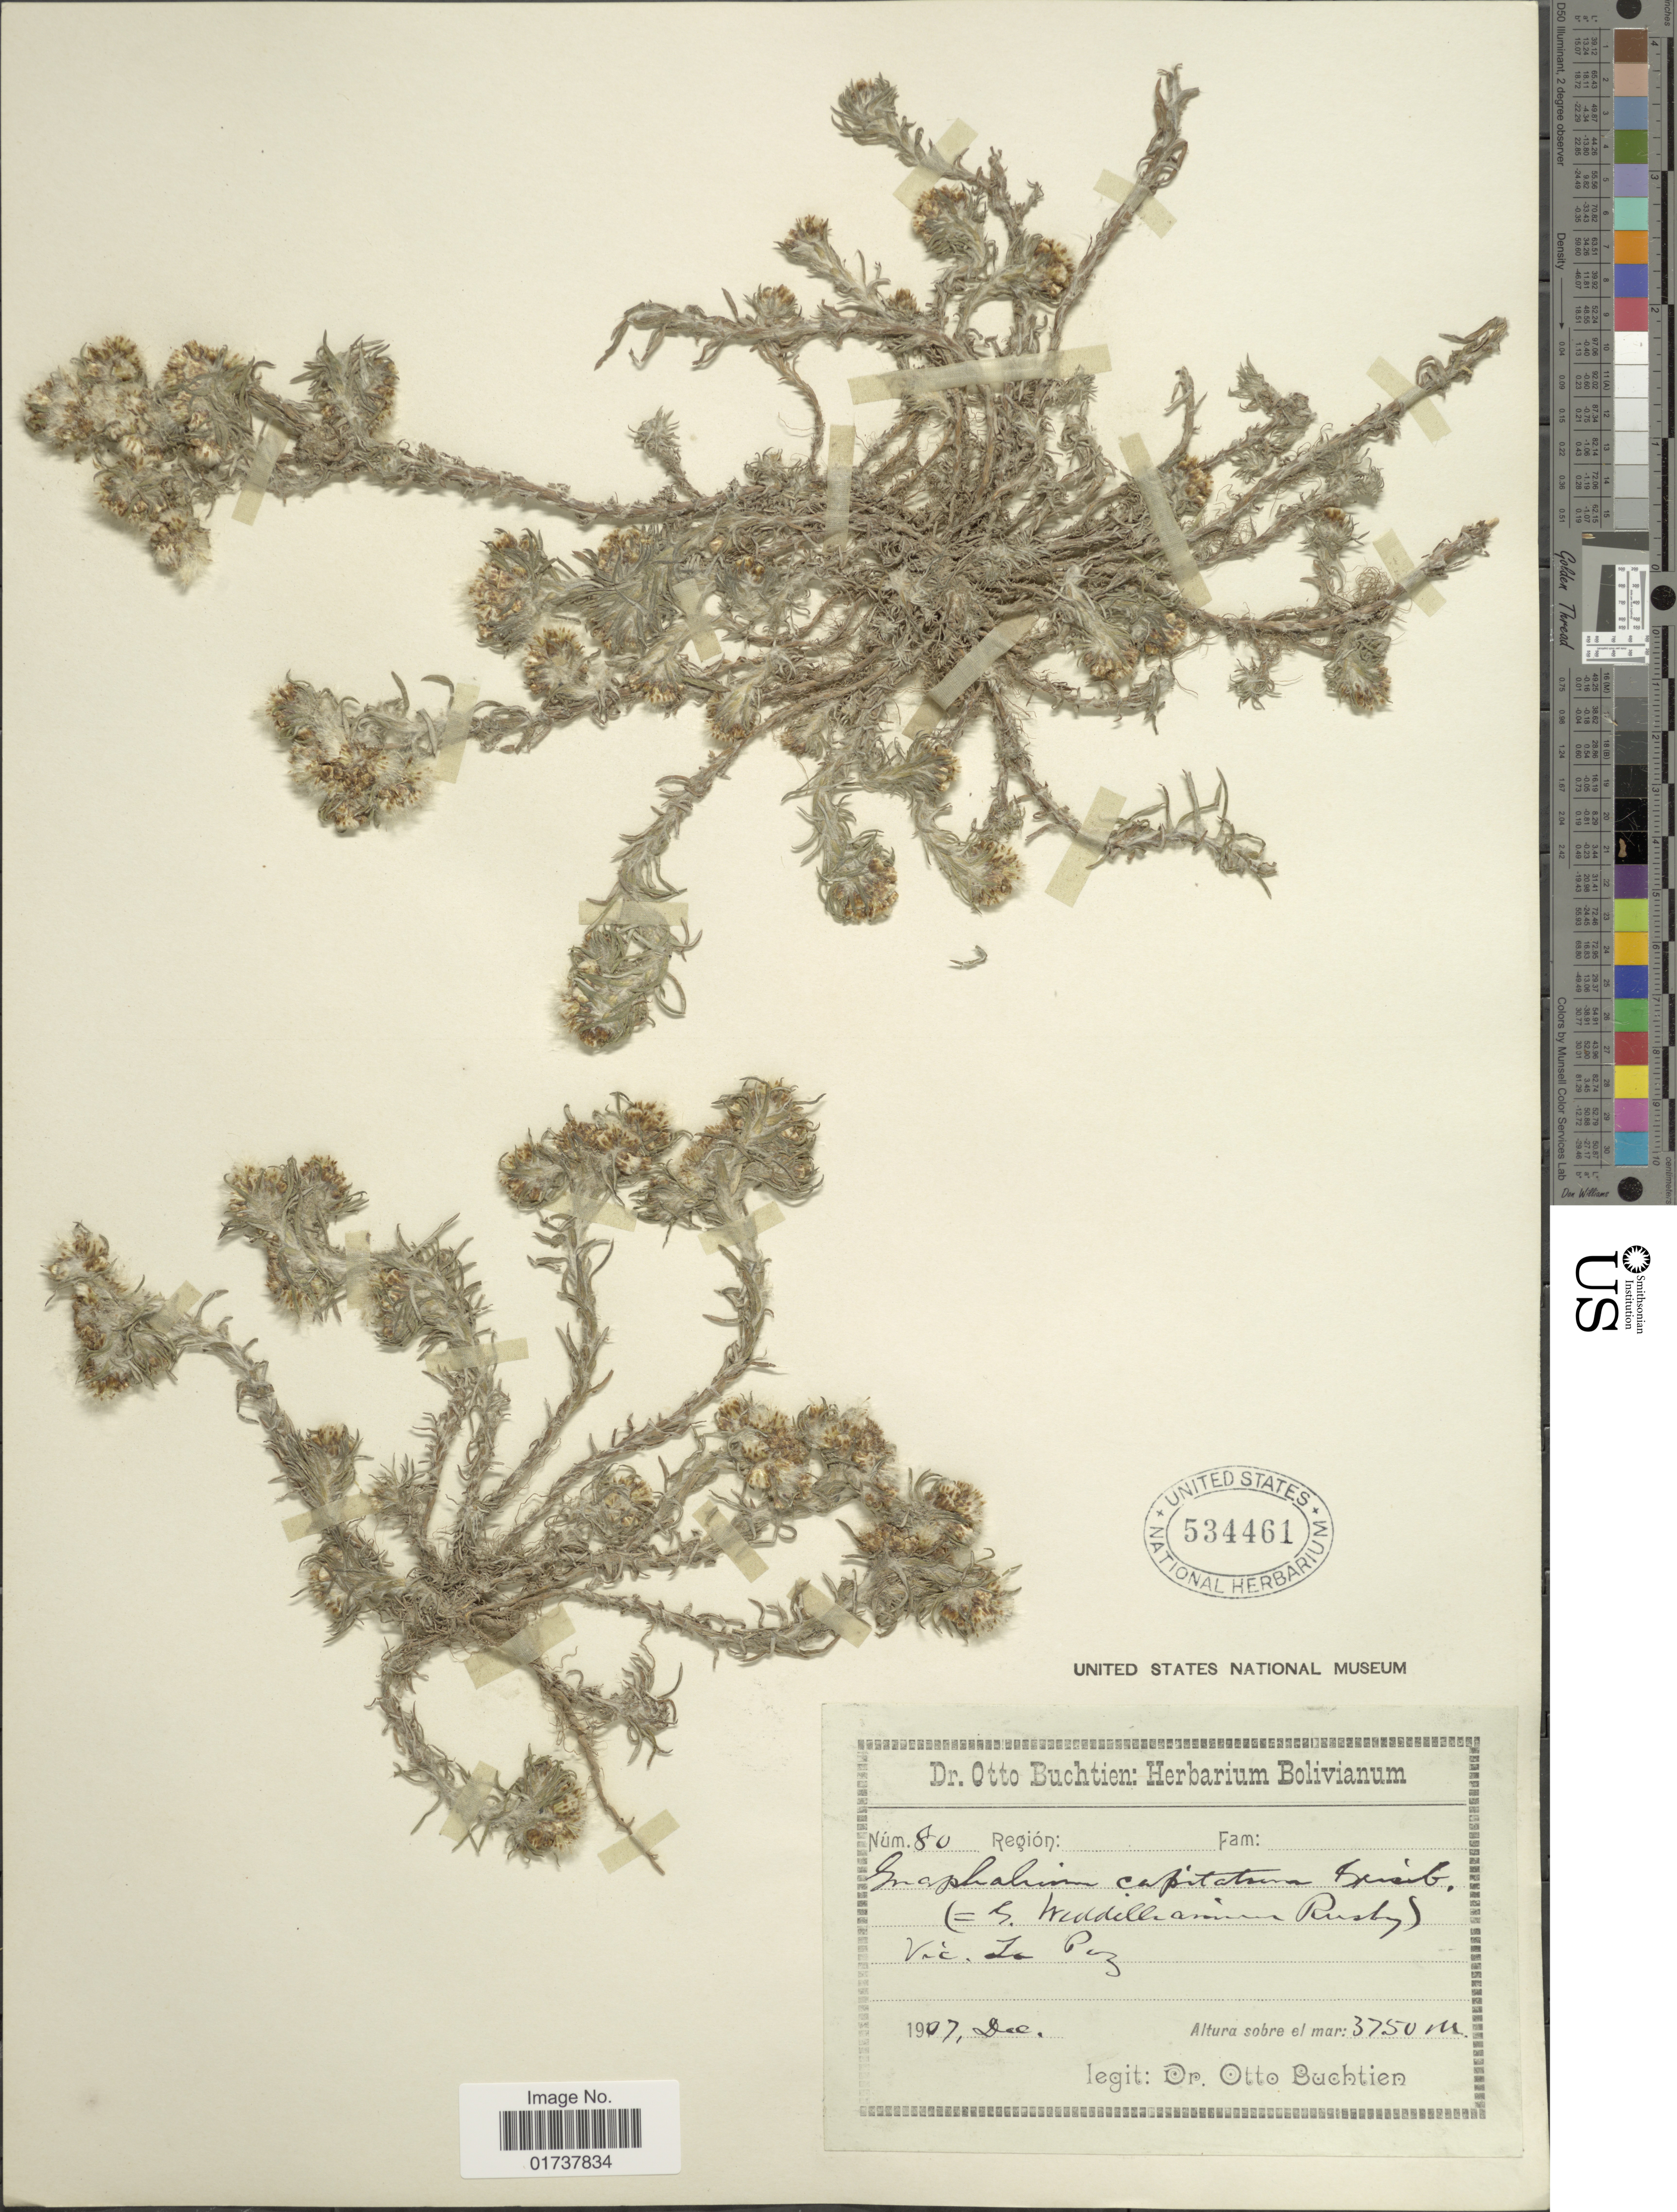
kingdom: Plantae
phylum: Tracheophyta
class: Magnoliopsida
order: Asterales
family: Asteraceae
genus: Stuckertiella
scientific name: Stuckertiella capitata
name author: (Wedd.) P. Beauv.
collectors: O. Buchtien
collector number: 80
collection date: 1907-12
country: Bolivia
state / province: La Paz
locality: Vic. La Paz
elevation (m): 3750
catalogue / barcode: US 534461